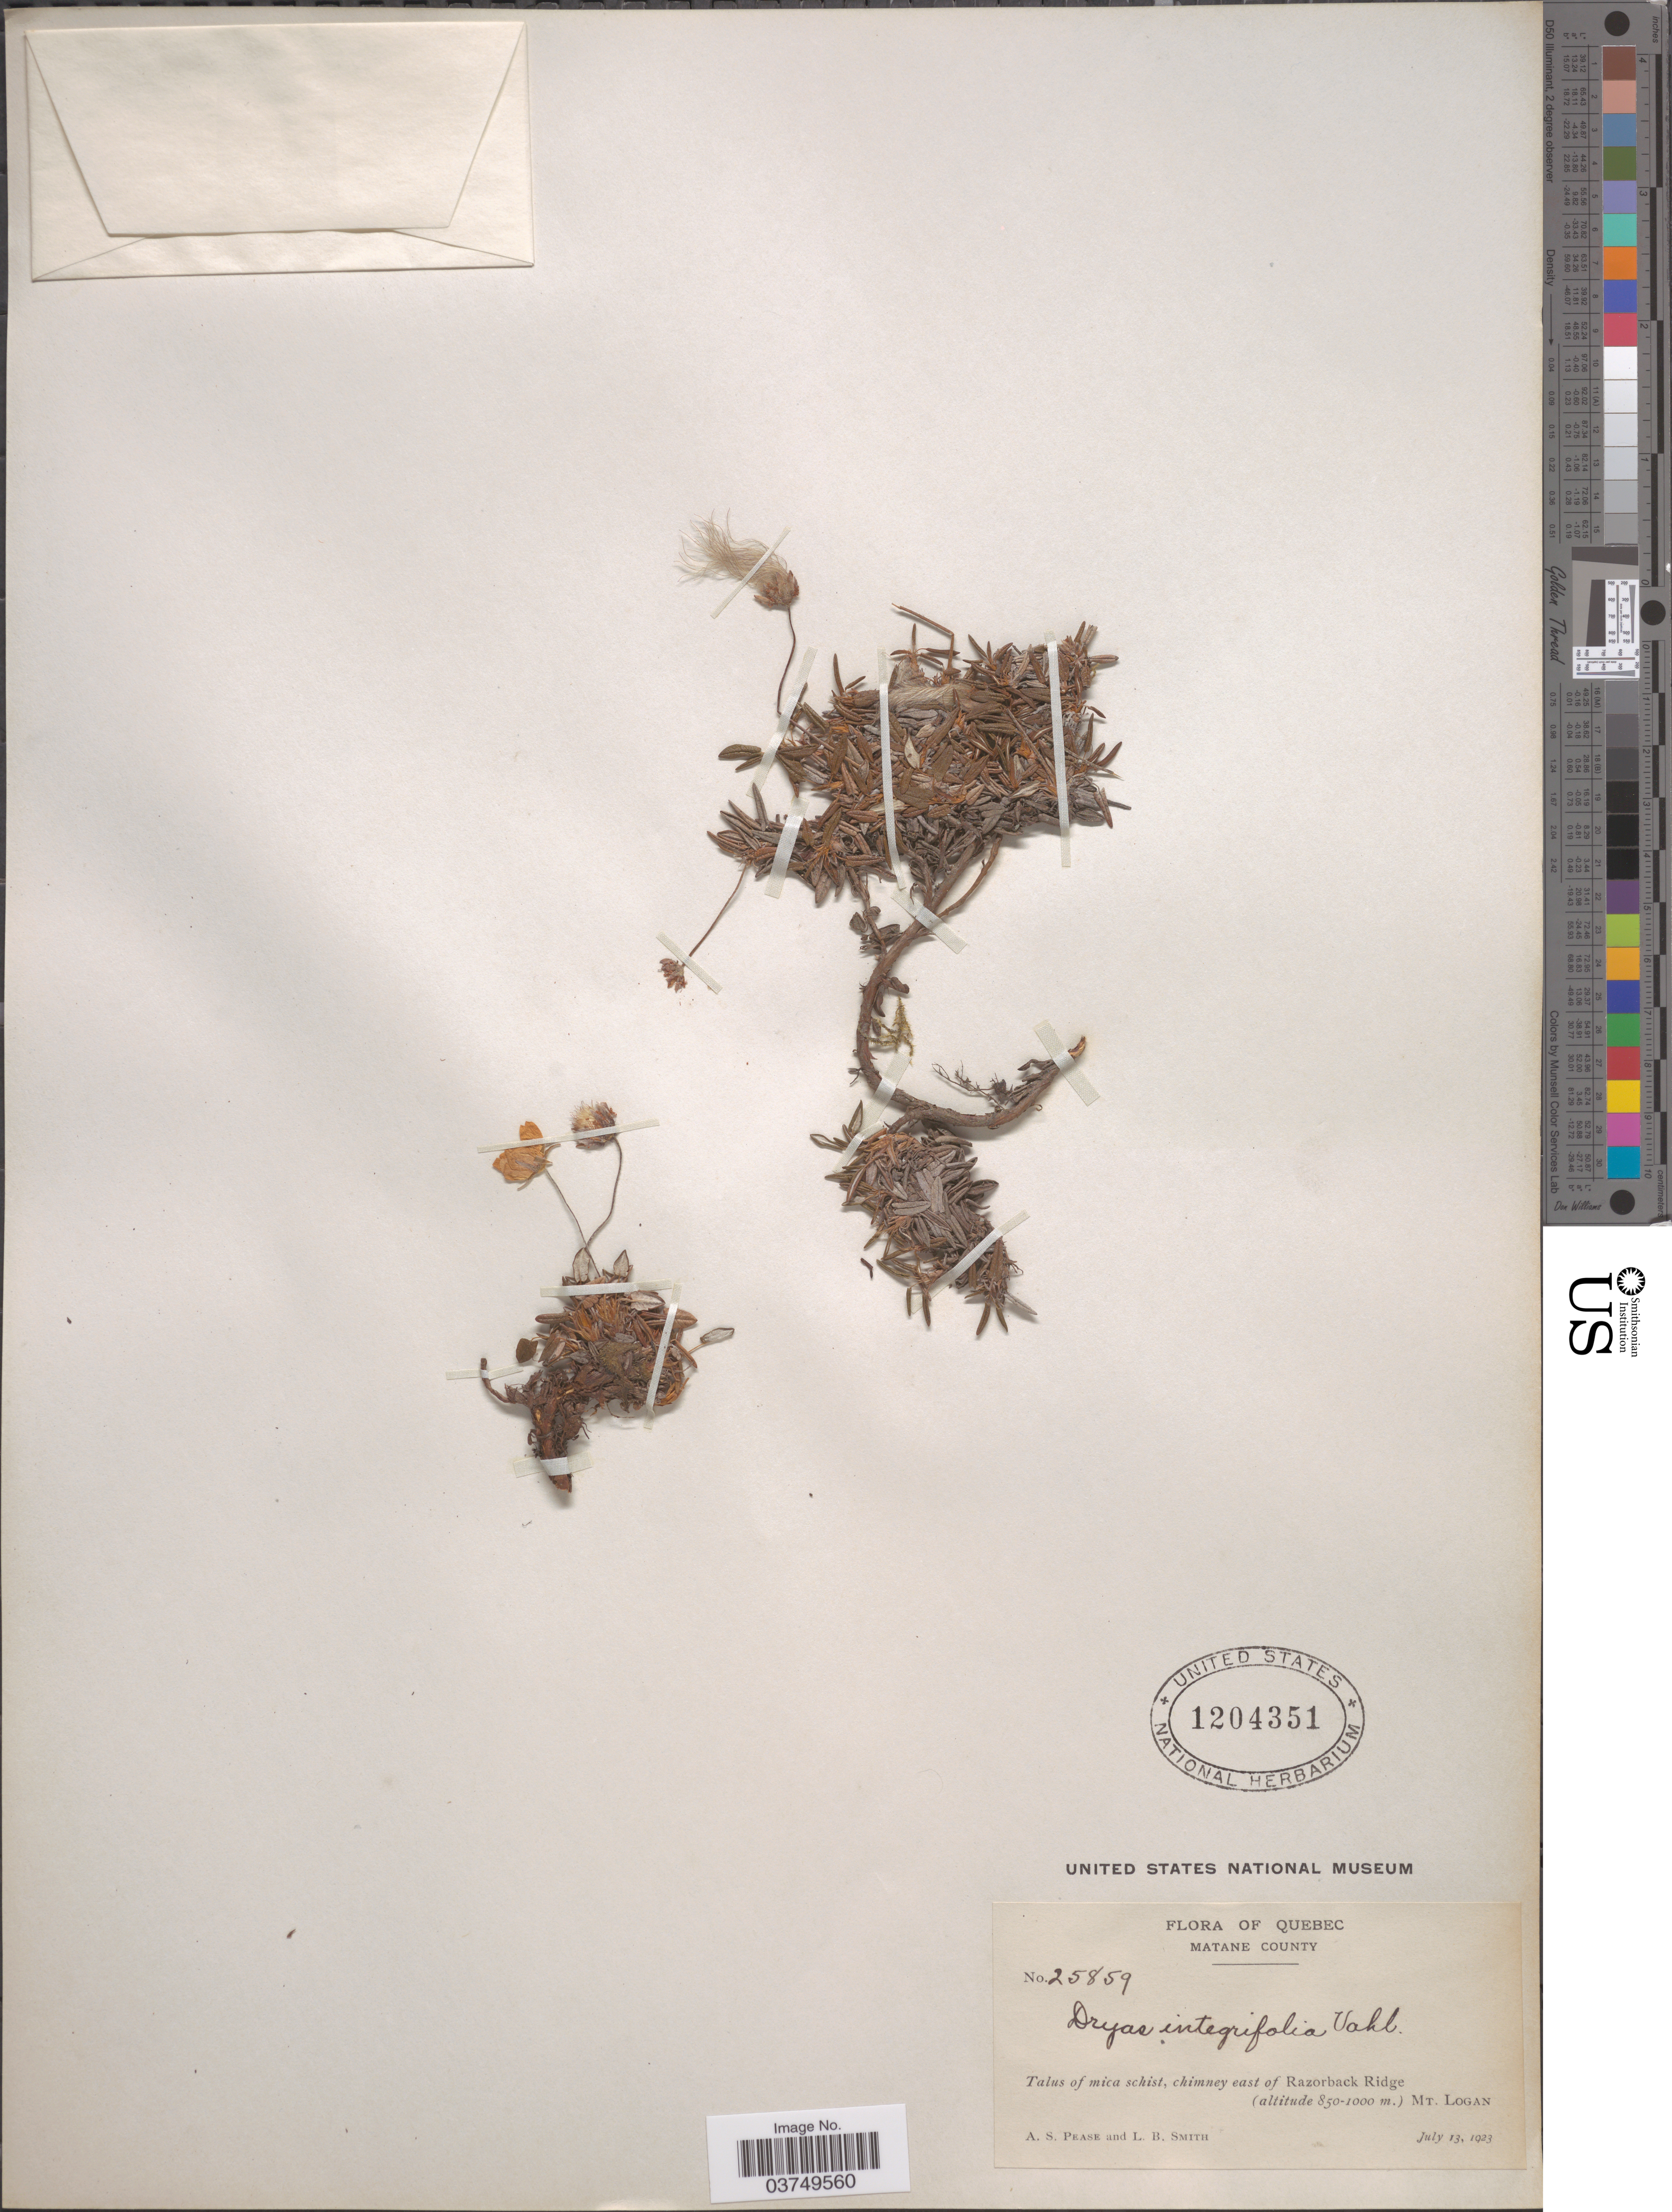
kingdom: Plantae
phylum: Tracheophyta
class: Magnoliopsida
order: Rosales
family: Rosaceae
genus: Dryas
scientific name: Dryas integrifolia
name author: Vahl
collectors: A. S. Pease & L. Smith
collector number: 25859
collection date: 1923-07-13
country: Canada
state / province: Quebec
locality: Matane County. Talus of mica schist, chimney east of Razorback Ridge. Mt. Logan.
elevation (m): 850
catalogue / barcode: US 1204351